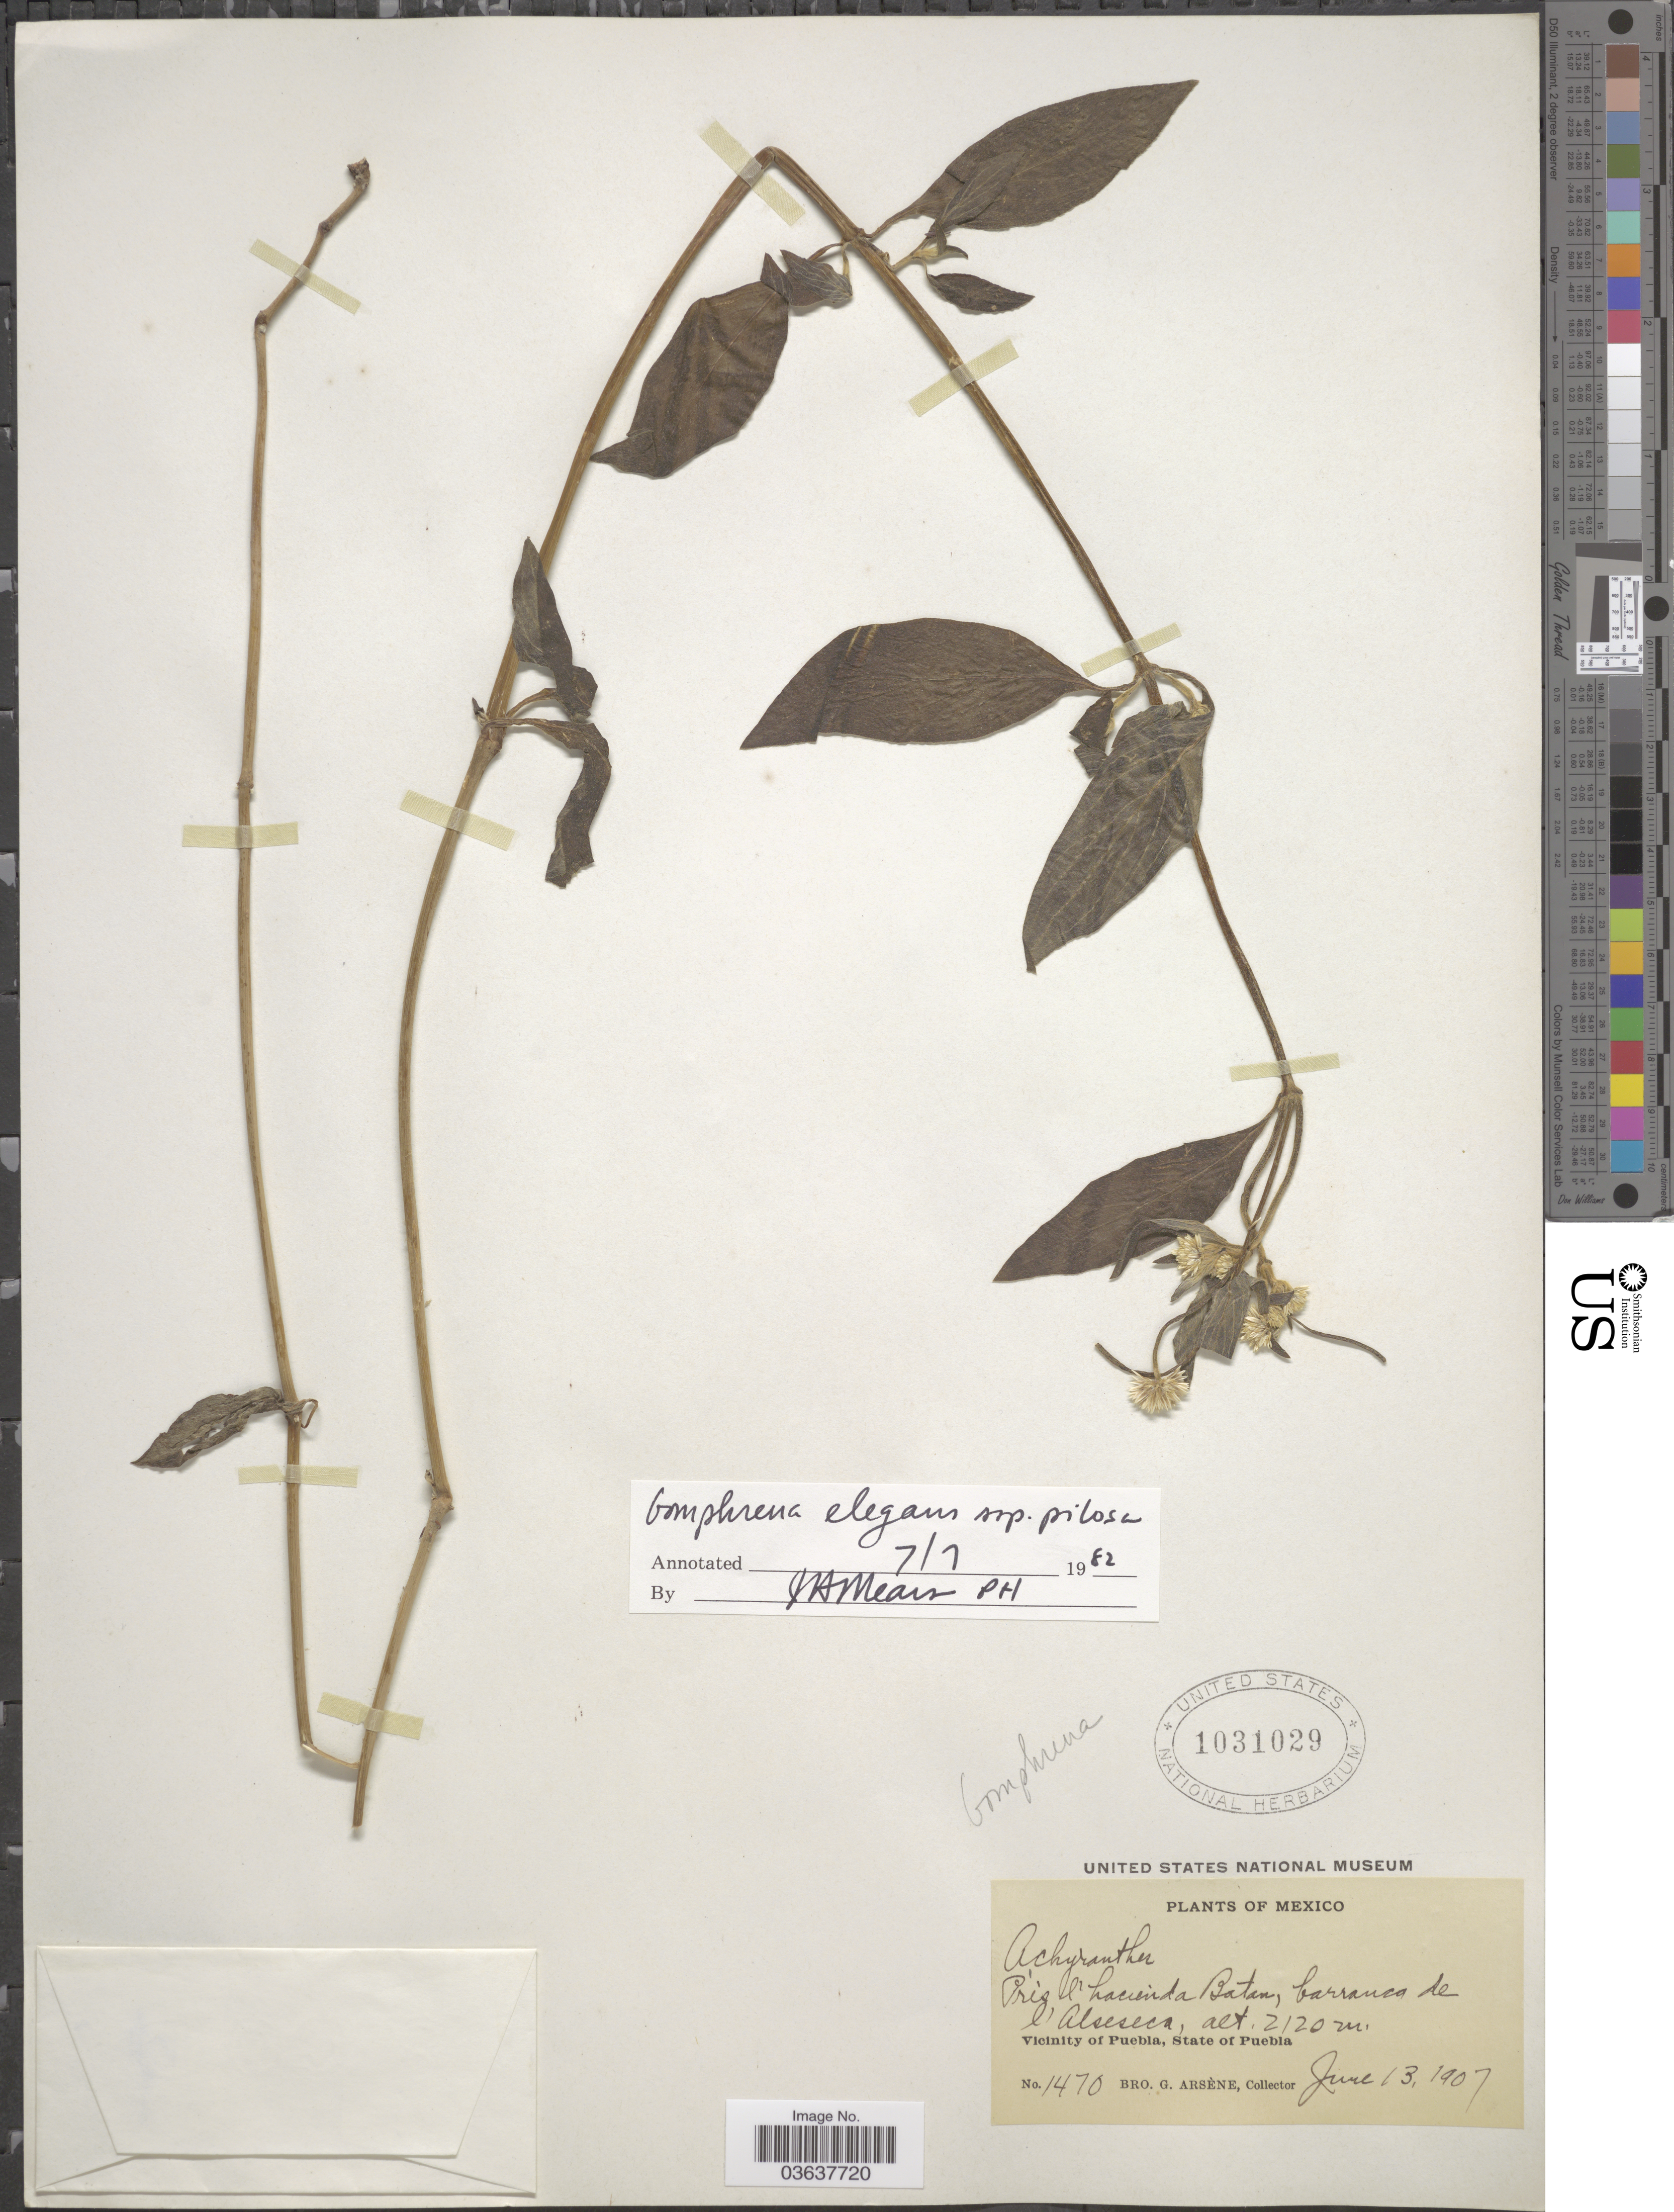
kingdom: Plantae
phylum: Tracheophyta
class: Magnoliopsida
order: Caryophyllales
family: Amaranthaceae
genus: Gomphrena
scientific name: Gomphrena elegans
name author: Mart.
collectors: Bro. G. Arsène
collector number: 1470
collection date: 1907-06-13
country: Mexico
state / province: Puebla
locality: Prés l'hacienda Batan, barrancas de l'Alseseca. Vicinity of Puebla.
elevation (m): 2120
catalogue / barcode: US 1031029